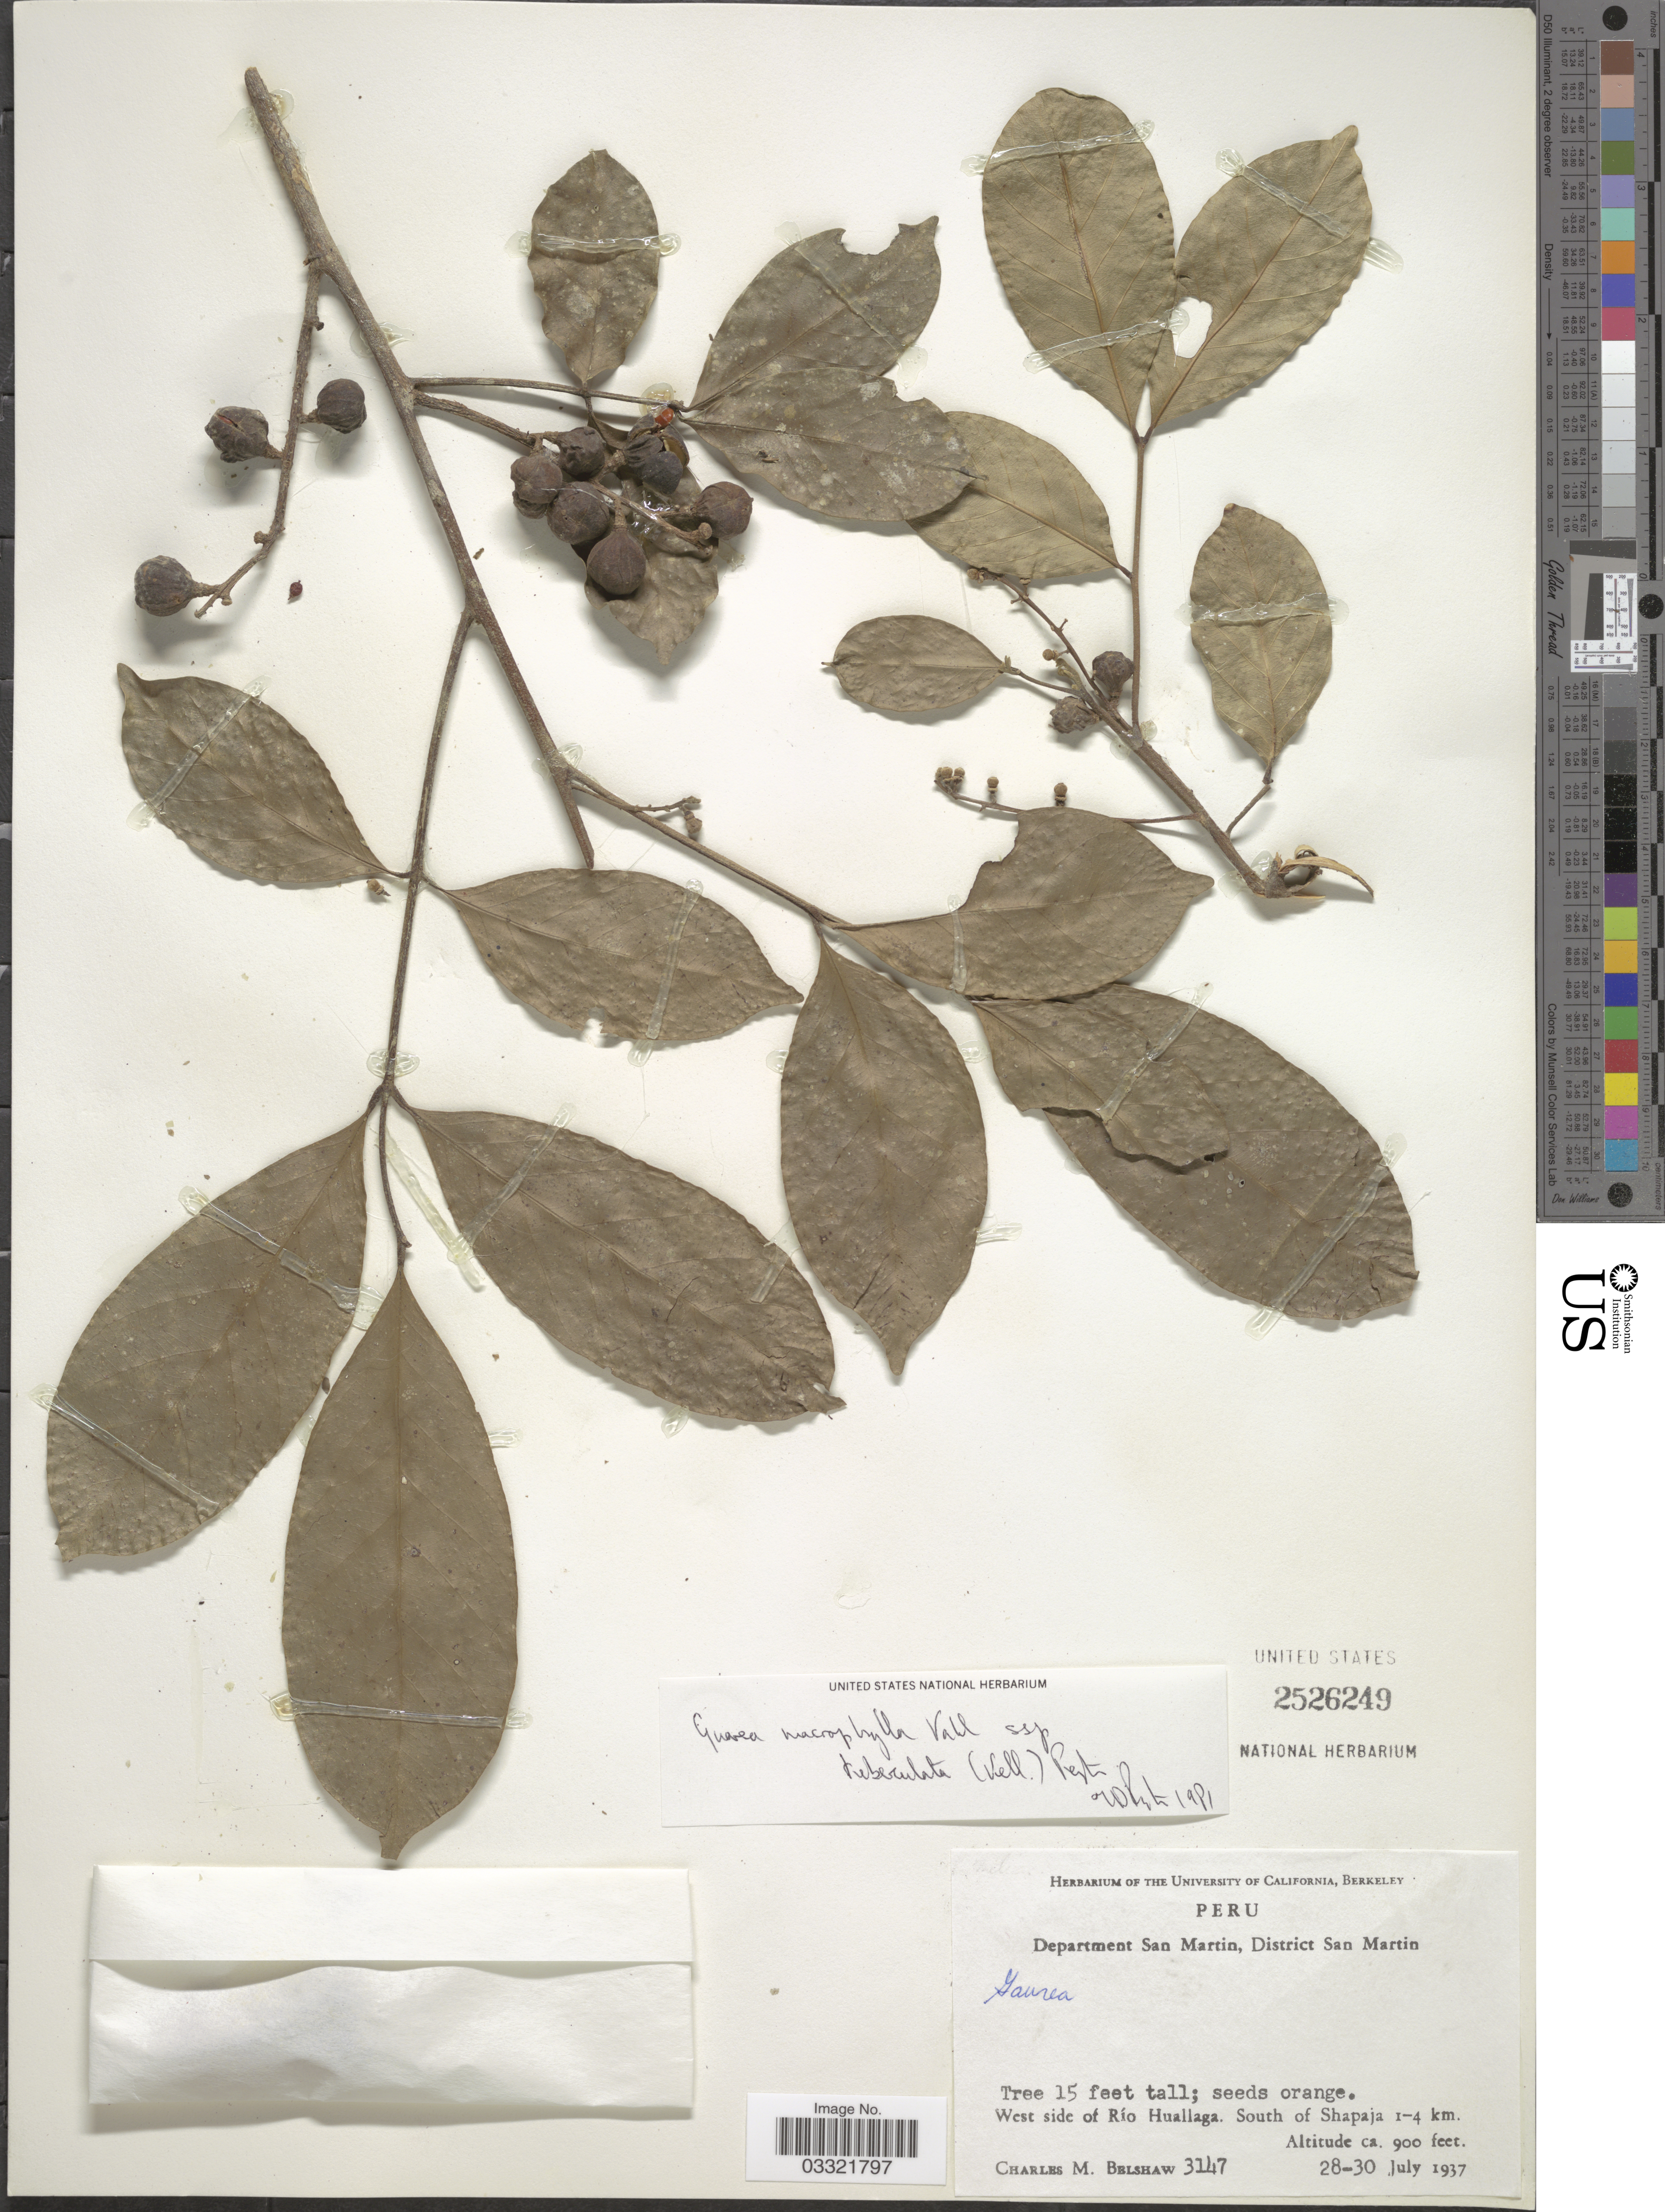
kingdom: Plantae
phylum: Tracheophyta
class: Magnoliopsida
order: Sapindales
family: Meliaceae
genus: Guarea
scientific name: Guarea macrophylla subsp. tuberculata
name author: (Vell.) T.D. Penn.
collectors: C. Shaw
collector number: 3147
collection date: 1937-07-28/1937-07-30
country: Peru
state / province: San Martín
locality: Department San Martin. West side of Río Huallaga. South of Shapaja 1-4 km.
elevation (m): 274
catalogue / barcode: US 2526249